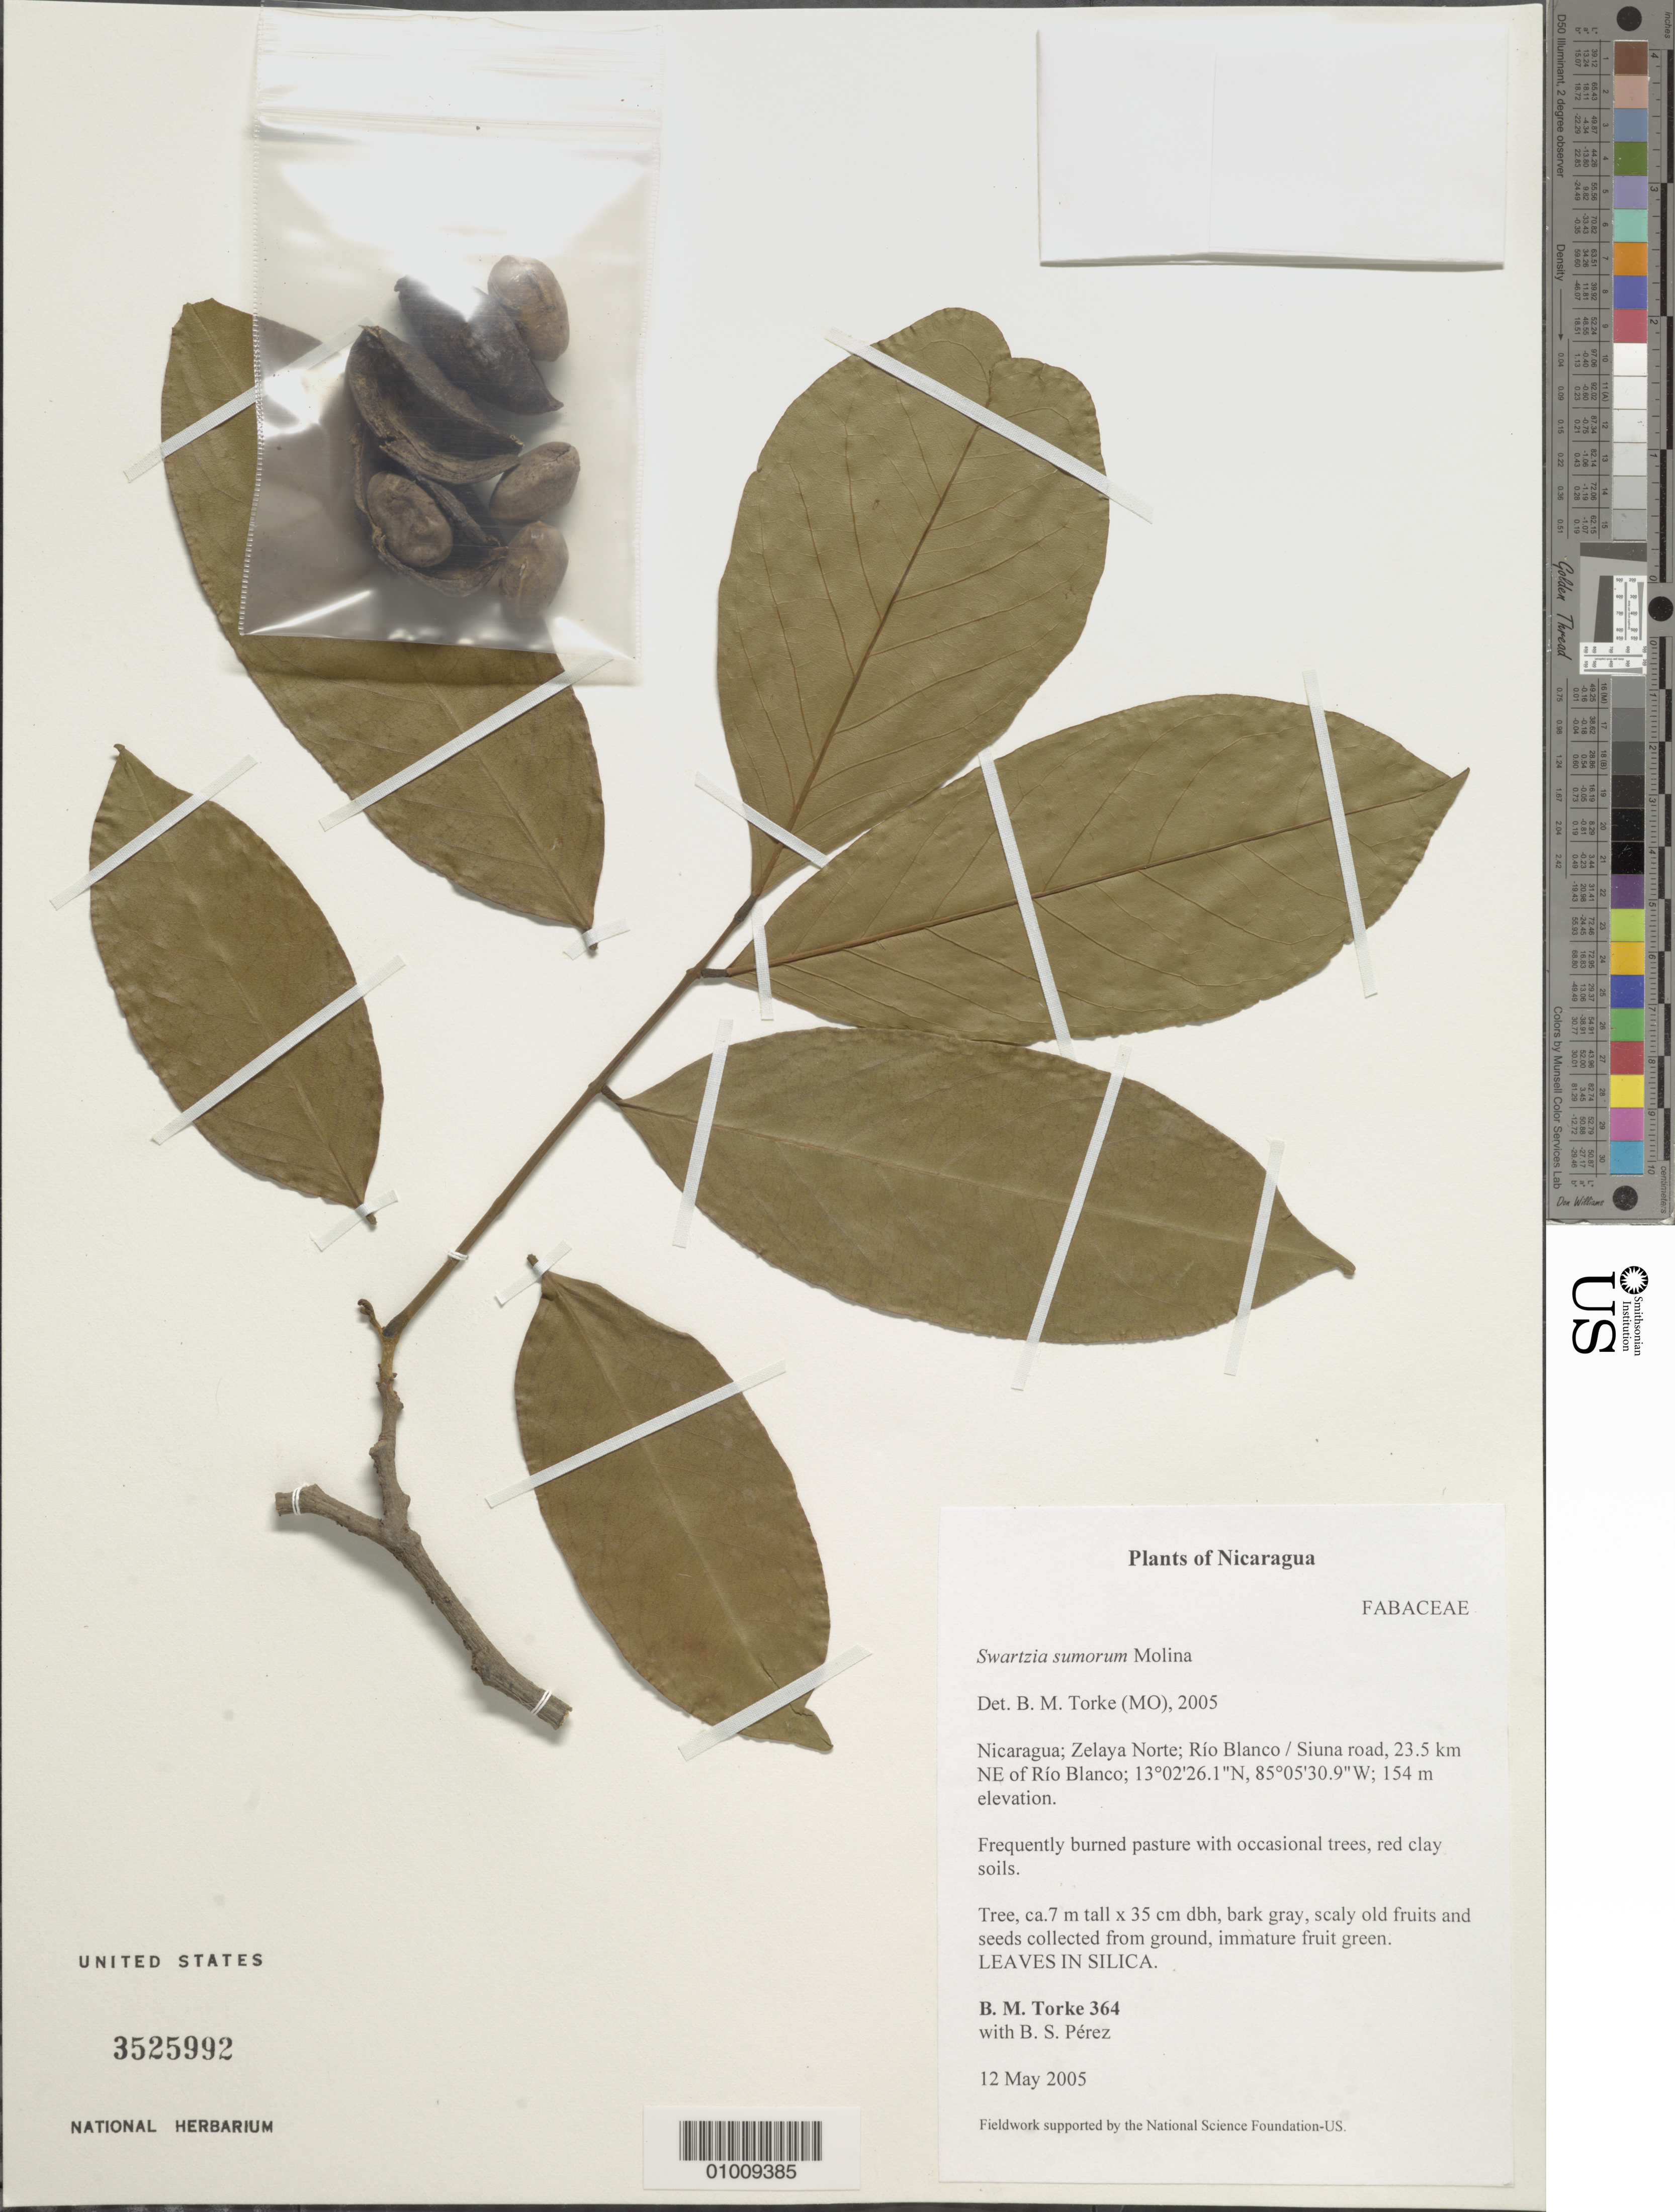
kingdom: Plantae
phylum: Tracheophyta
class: Magnoliopsida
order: Fabales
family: Fabaceae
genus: Swartzia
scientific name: Swartzia sumorum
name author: Ant. Molina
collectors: B. M. Torke & B. S. Perez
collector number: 364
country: Nicaragua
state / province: Atlántico Norte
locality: Rio Blanco/Siuna road, NE of Rio Blanco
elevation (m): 154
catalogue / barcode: US 3525992